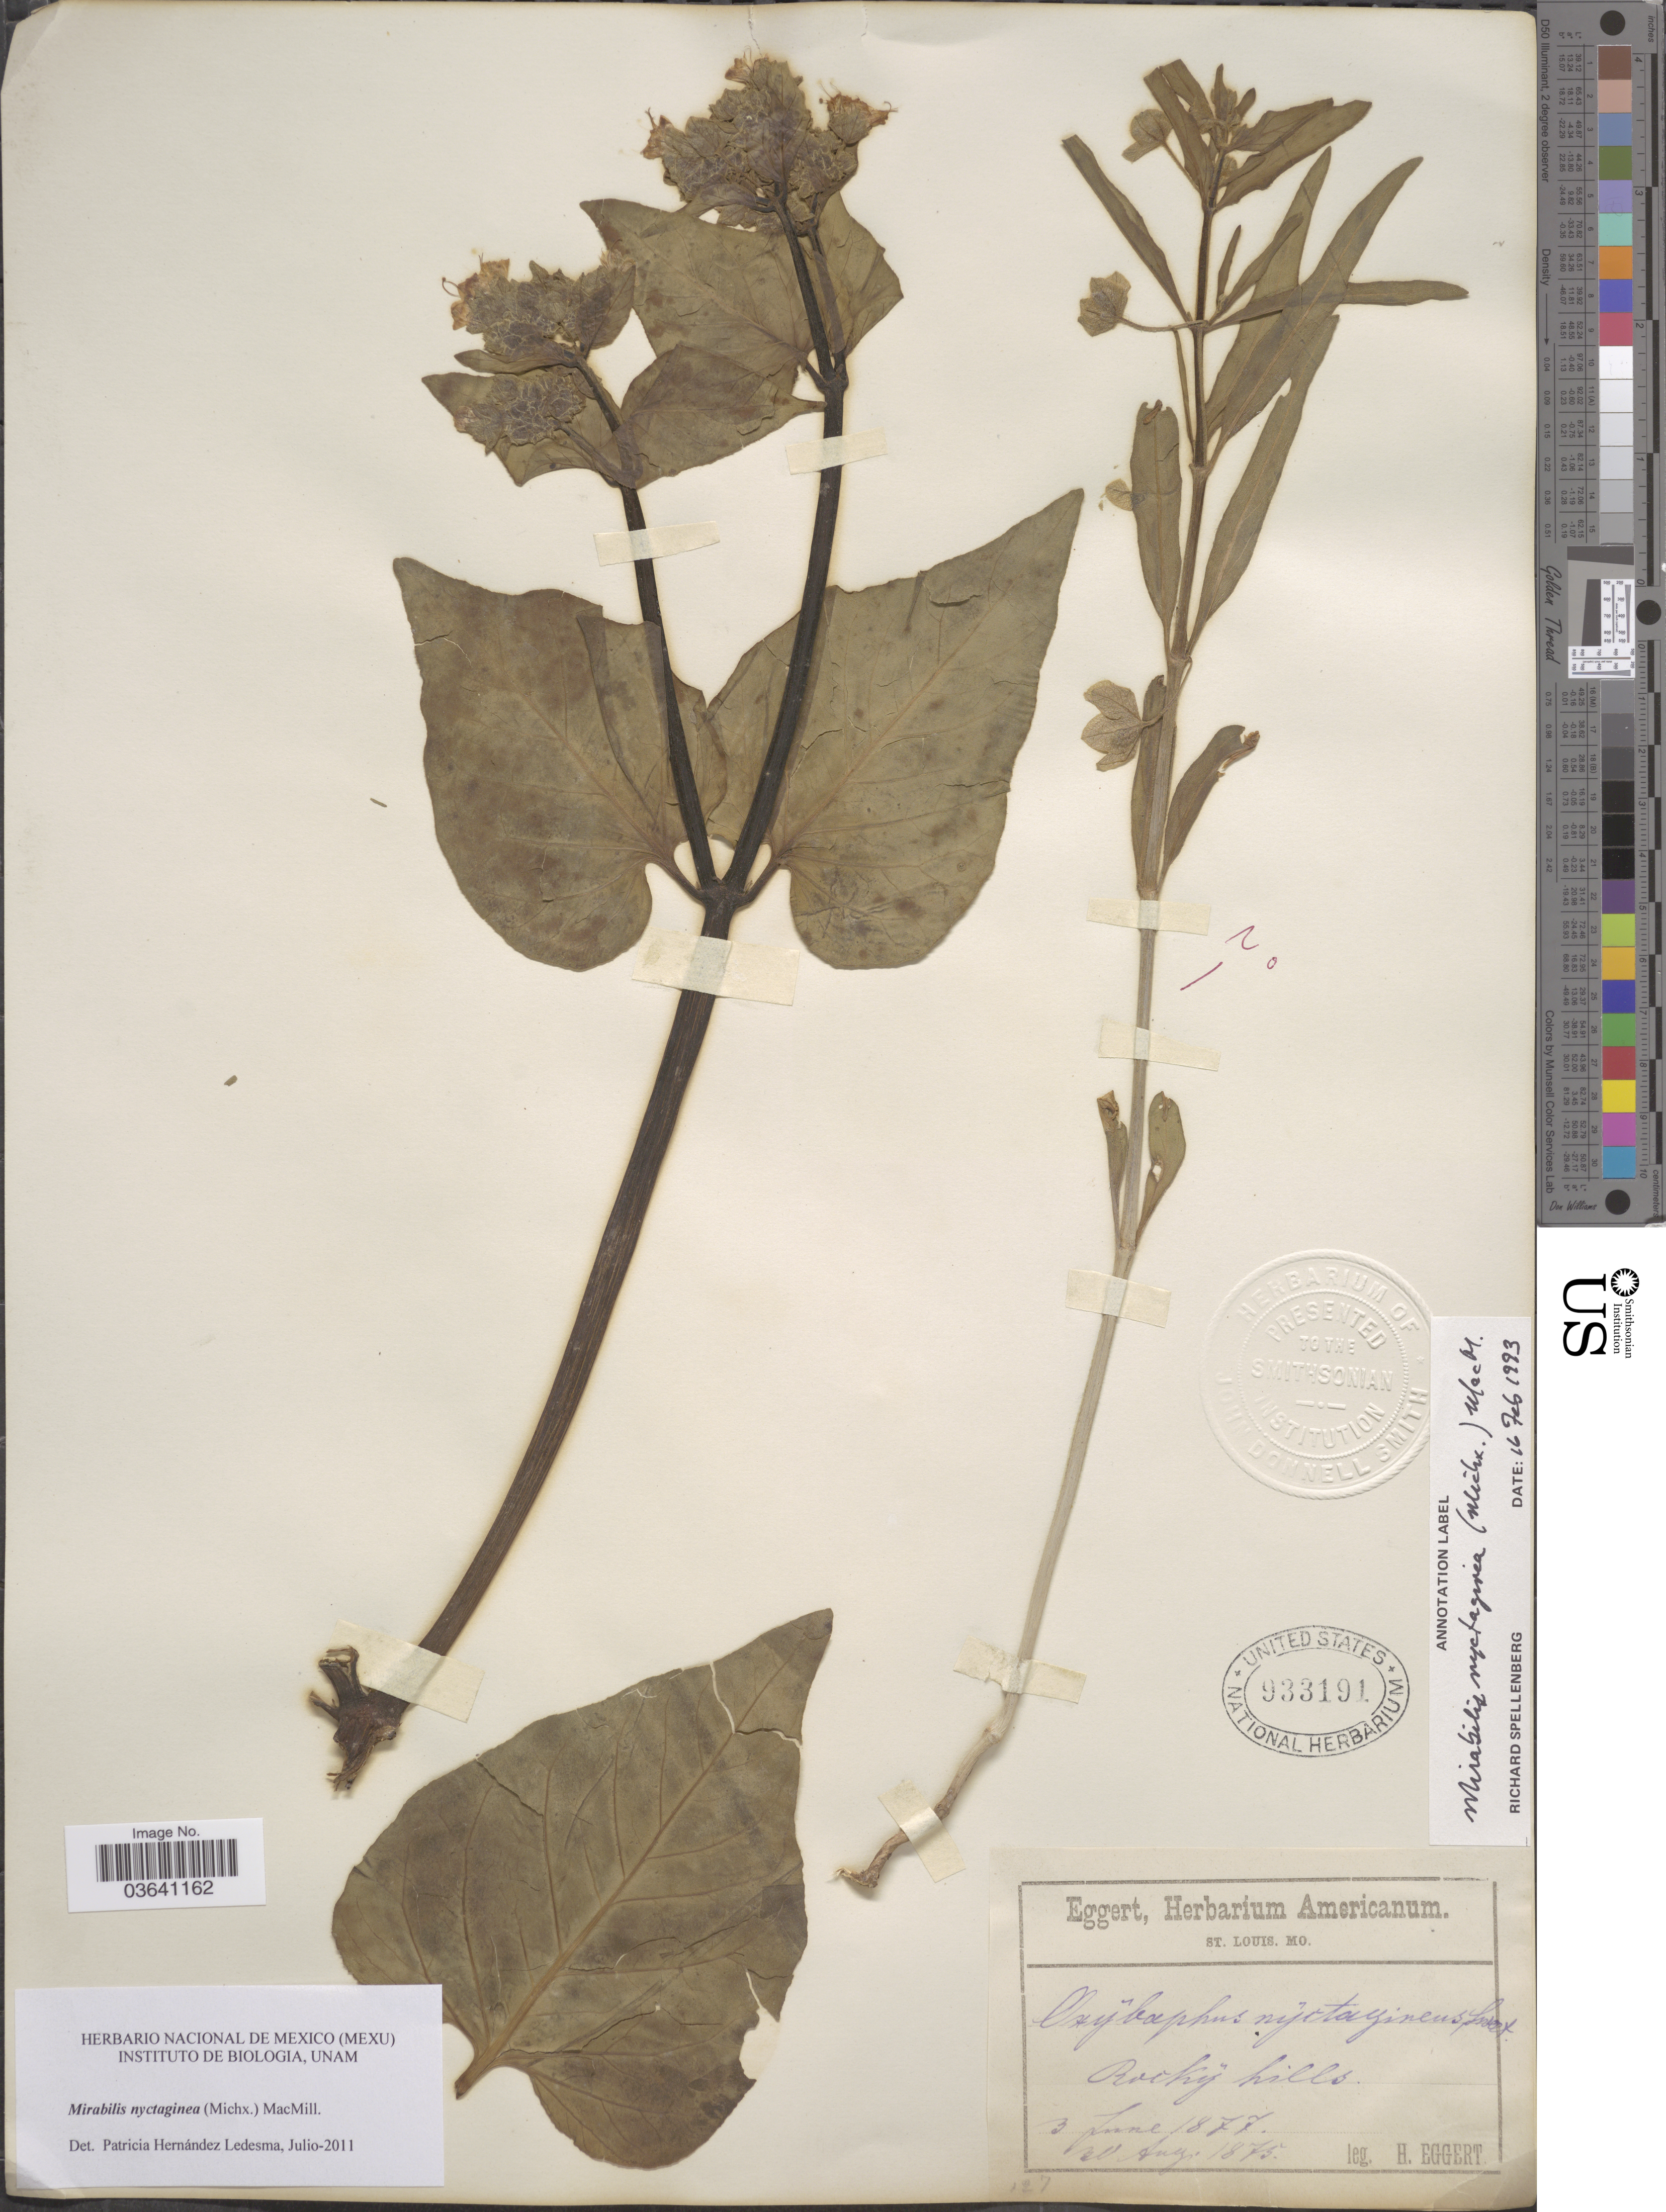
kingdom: Plantae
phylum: Tracheophyta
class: Magnoliopsida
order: Caryophyllales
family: Nyctaginaceae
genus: Mirabilis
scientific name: Mirabilis nyctaginea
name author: (Michx.) MacMill.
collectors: H. Eggert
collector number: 127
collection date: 1875-08-30/1877-06-03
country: United States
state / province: Missouri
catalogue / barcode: US 933191